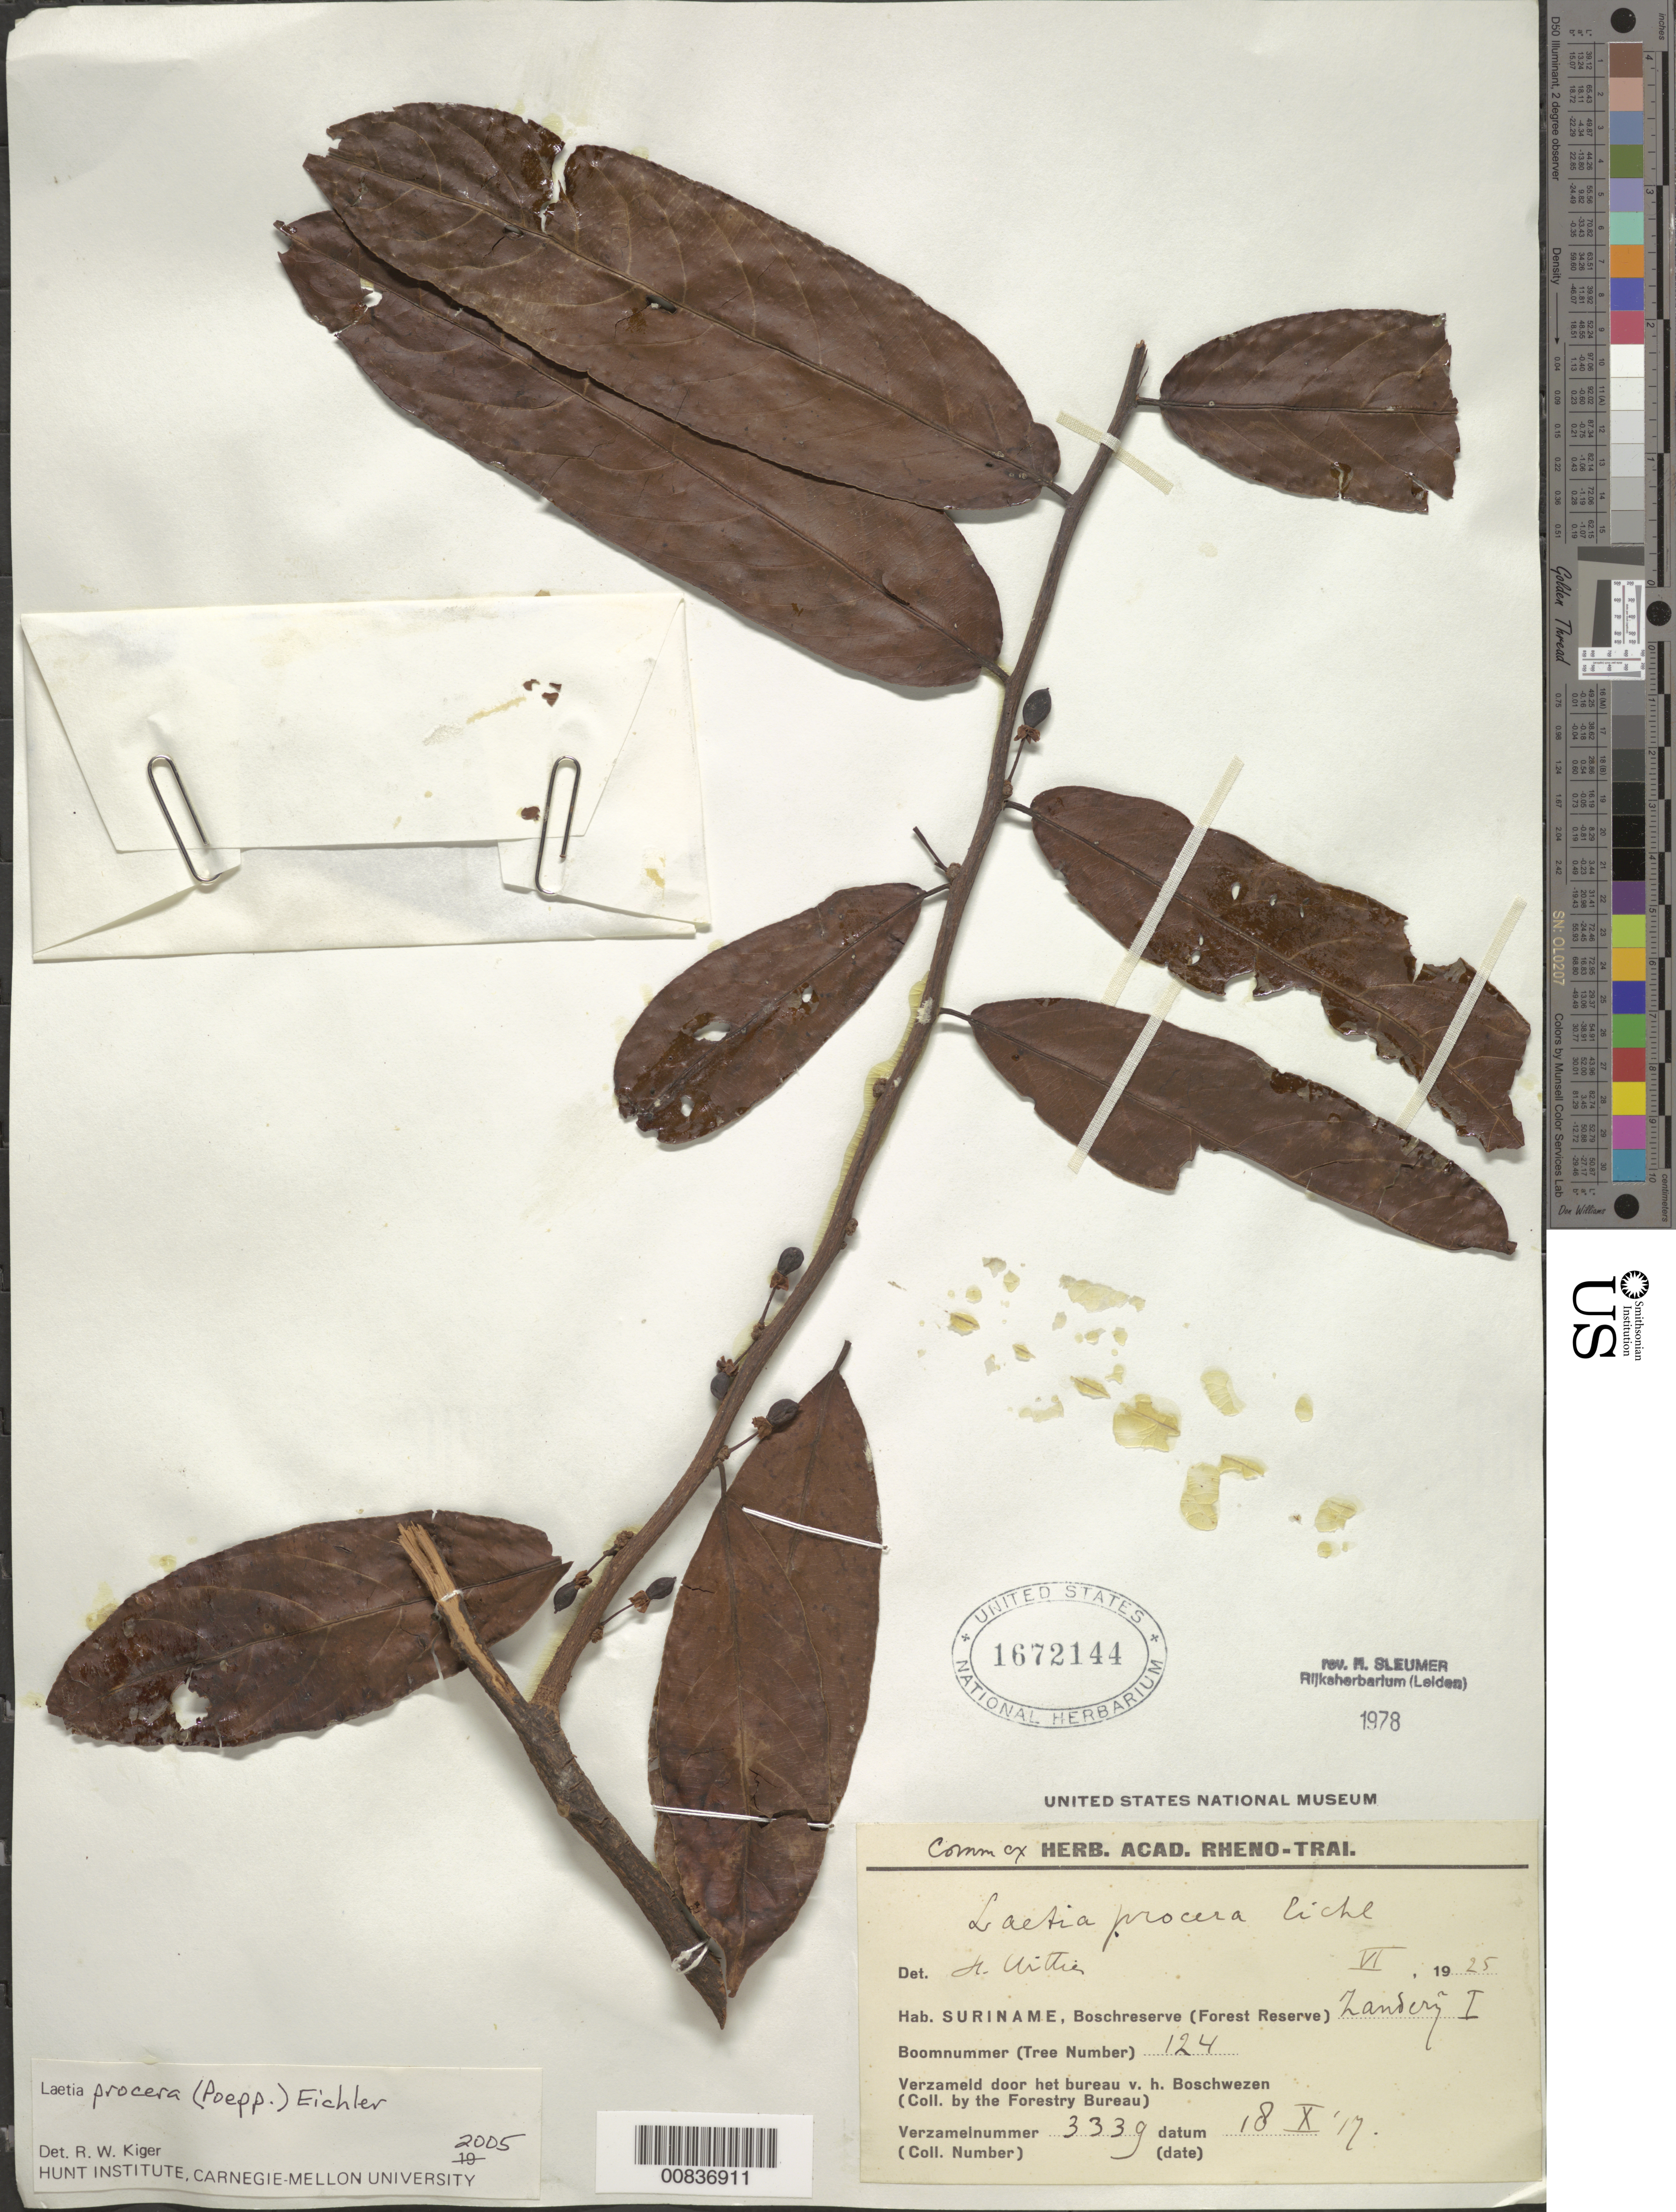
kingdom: Plantae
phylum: Tracheophyta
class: Magnoliopsida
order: Malpighiales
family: Salicaceae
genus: Laetia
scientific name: Laetia procera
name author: (Poepp.) Eichler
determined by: Kiger, R. W.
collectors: Forestry Bureau-Surinam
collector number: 3339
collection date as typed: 18-Oct-17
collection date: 1917-10-18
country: Suriname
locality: Zanderij I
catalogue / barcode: US 1672144